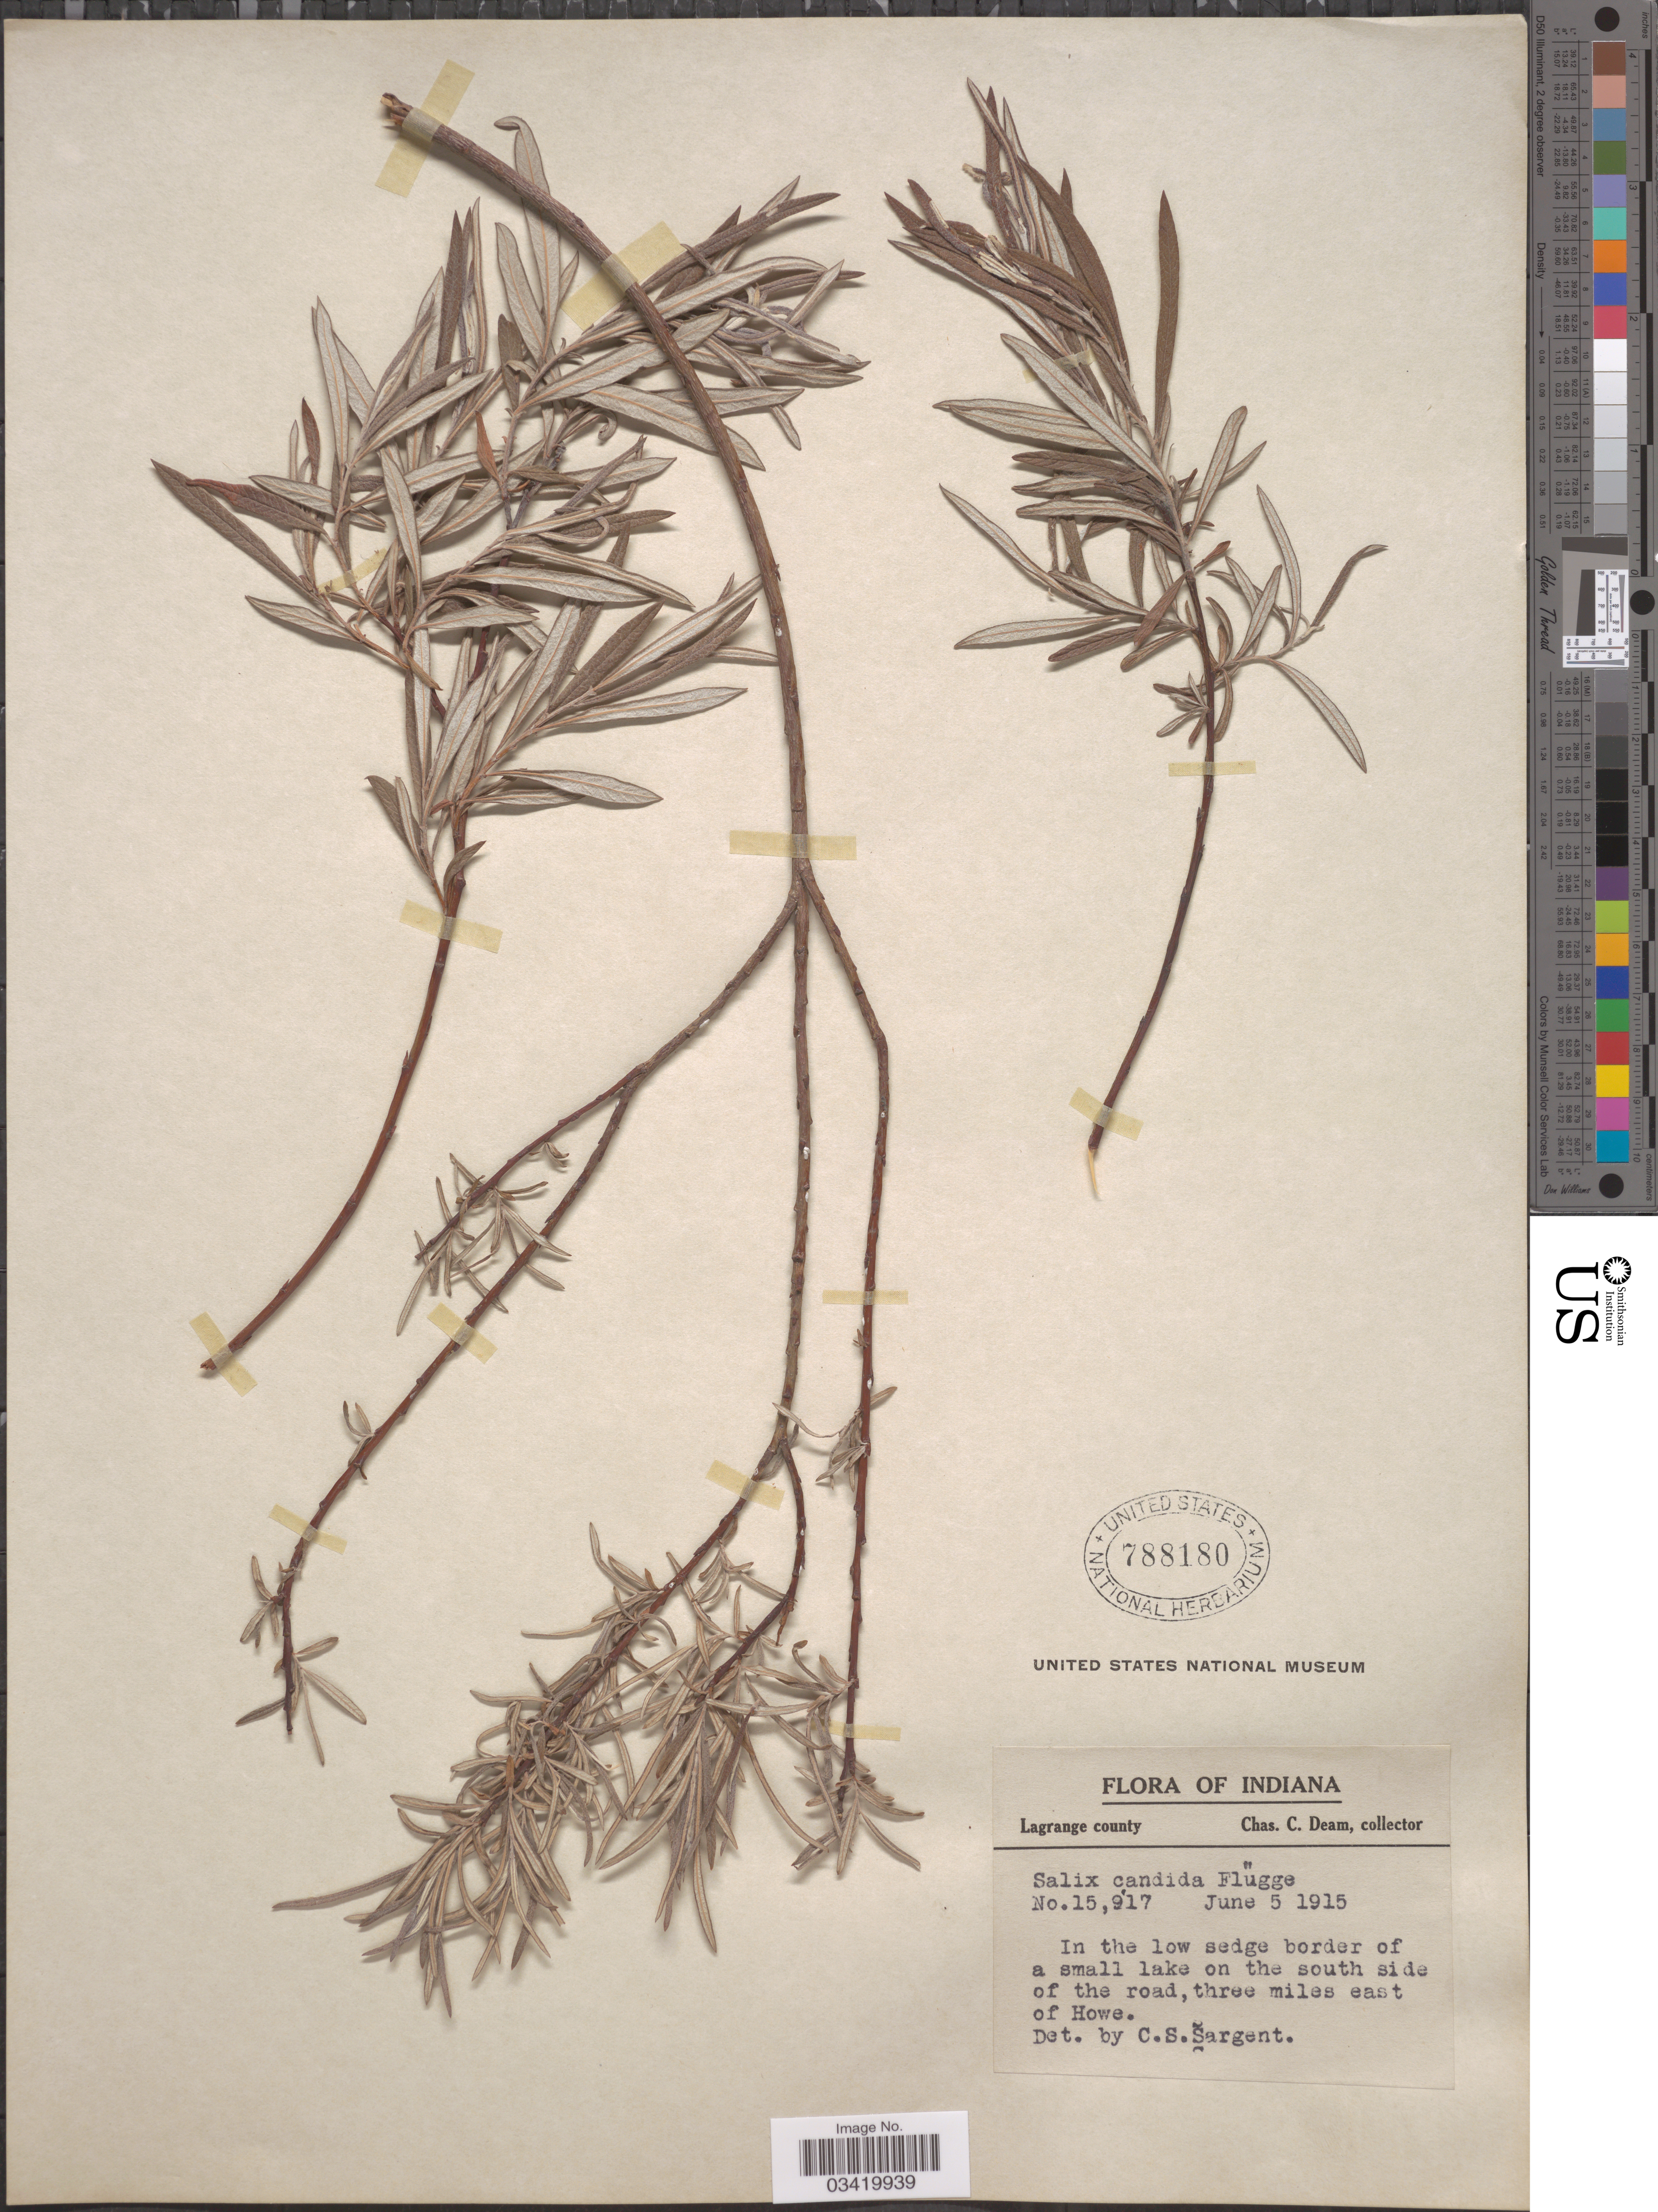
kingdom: Plantae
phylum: Tracheophyta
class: Magnoliopsida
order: Malpighiales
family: Salicaceae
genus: Salix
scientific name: Salix candida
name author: Flüggé ex Willd.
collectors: C. C. Deam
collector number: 15917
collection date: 1915-06-05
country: United States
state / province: Indiana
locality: Lagrange county. In the low sedge border of a small lake on the south side of the road, three miles east of Howe.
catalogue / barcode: US 788180